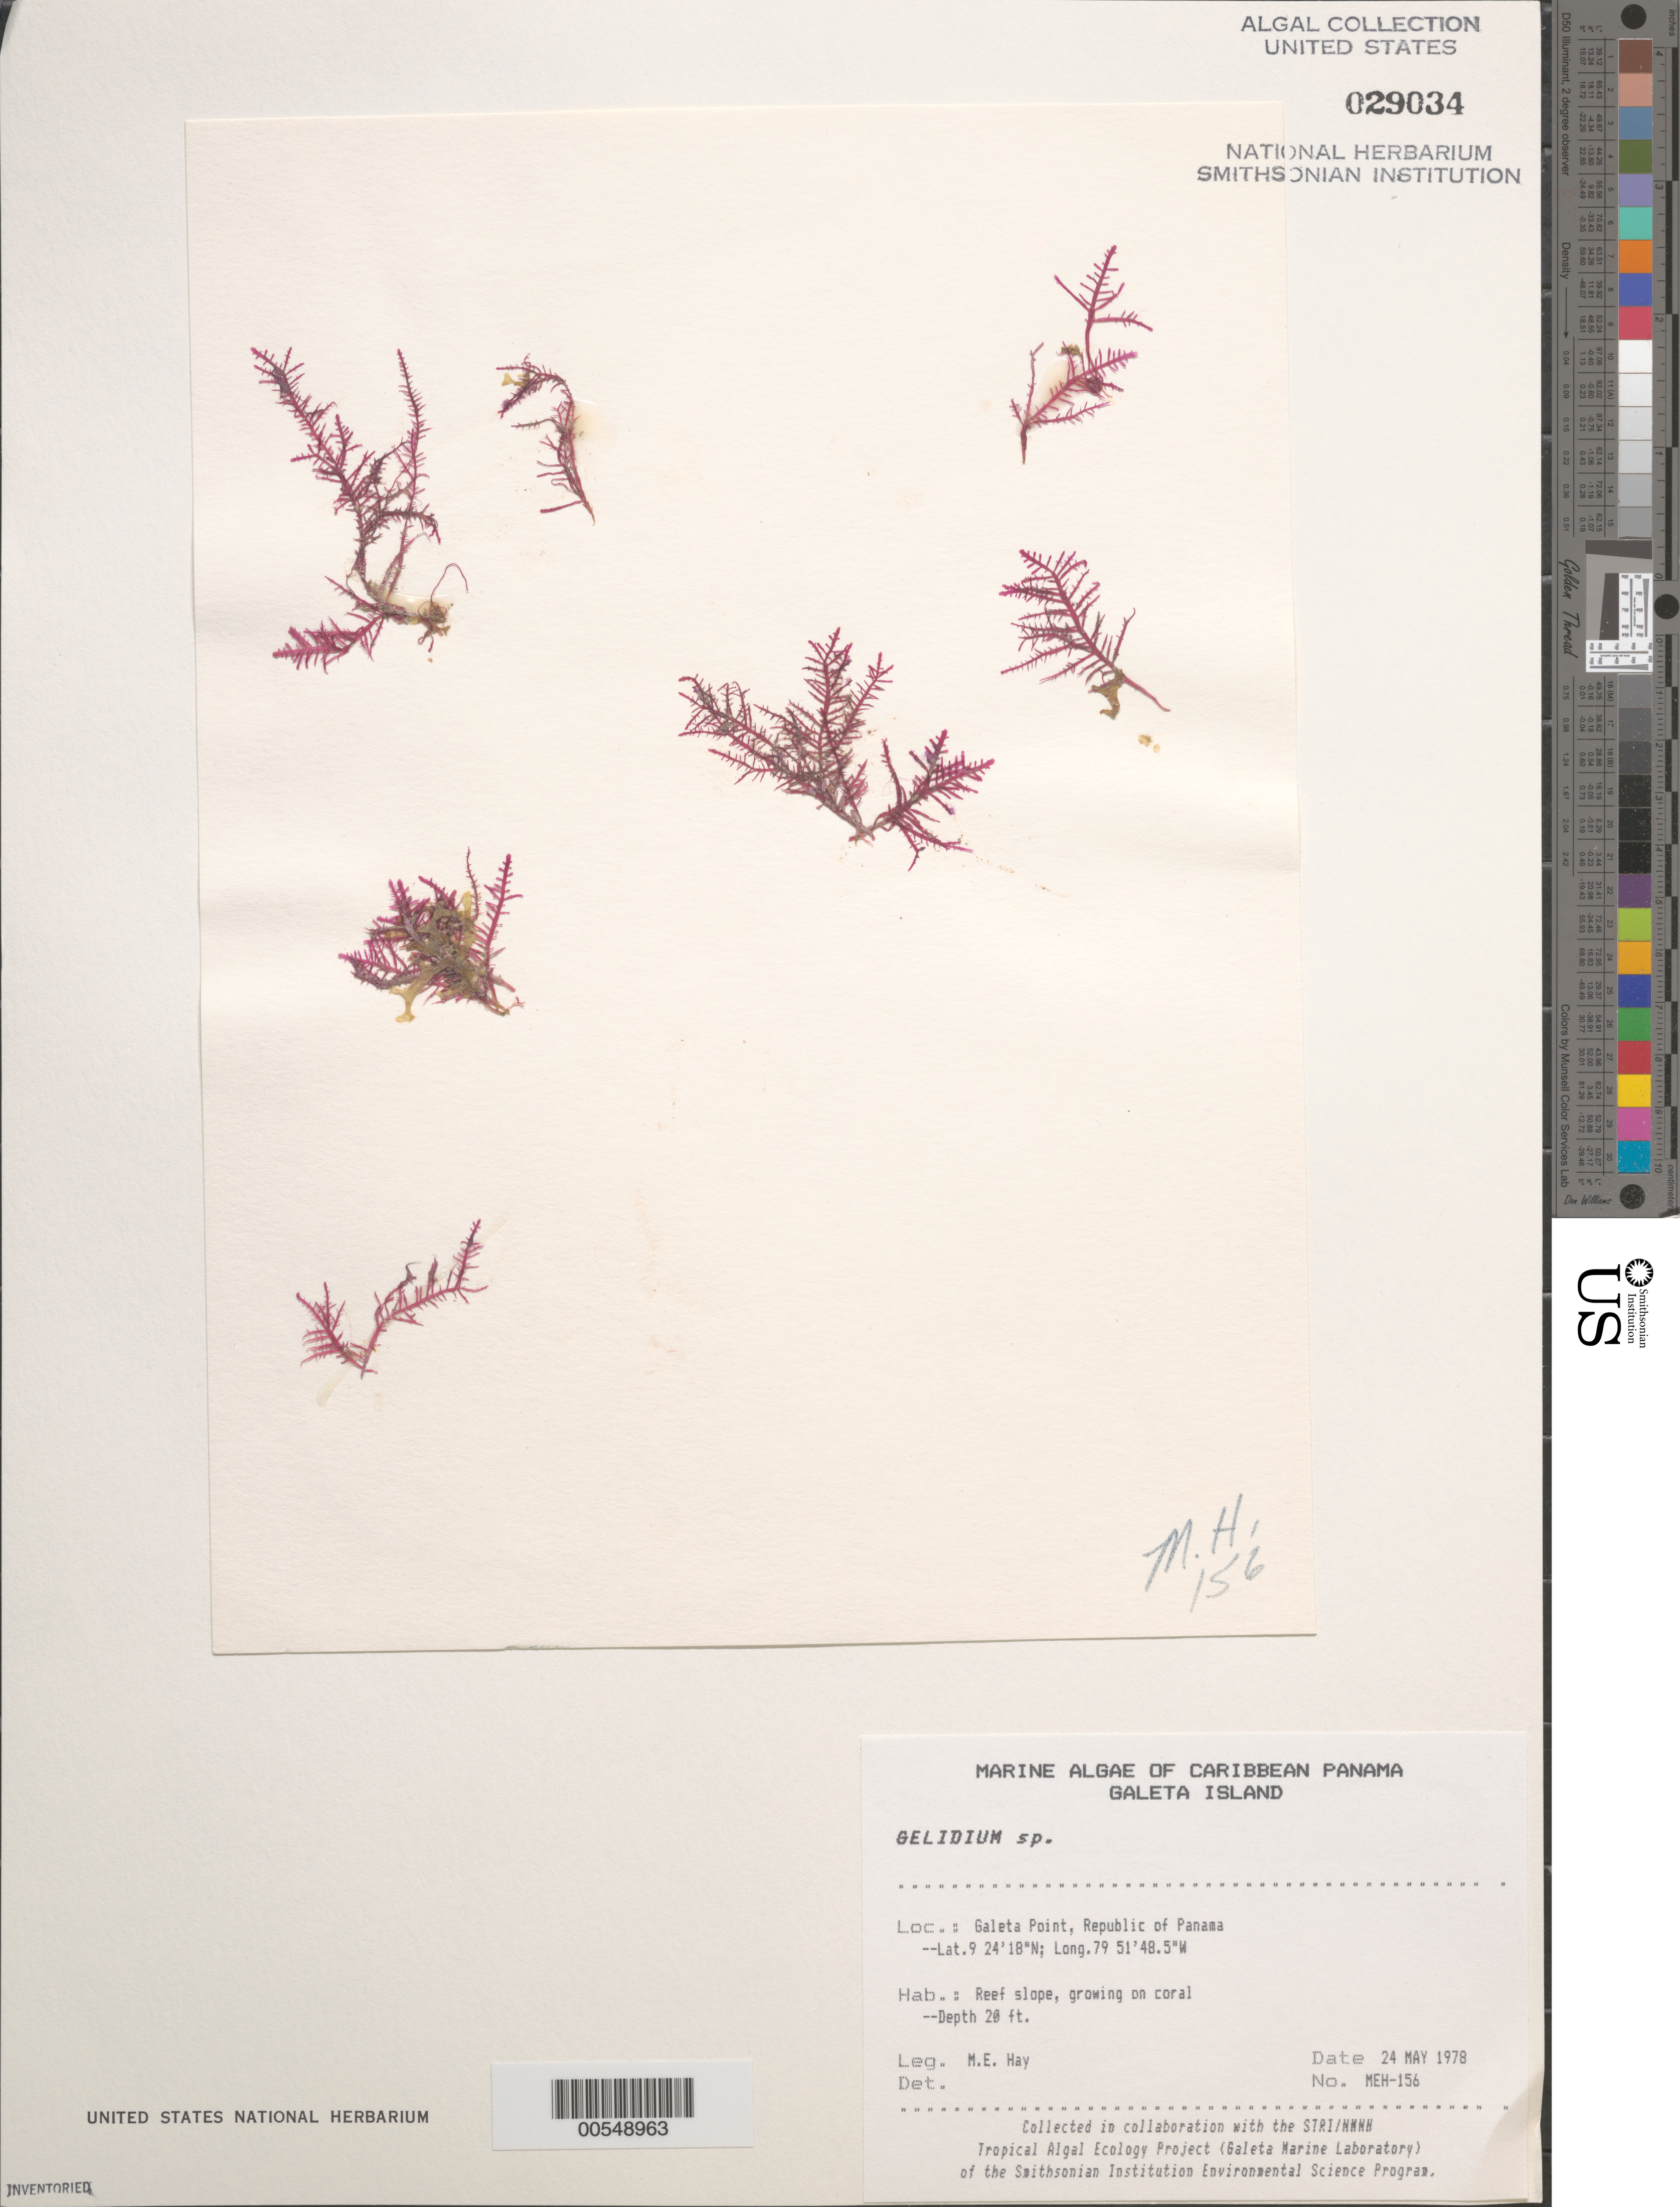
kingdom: Plantae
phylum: Rhodophyta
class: Florideophyceae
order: Gelidiales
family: Gelidiaceae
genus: Gelidium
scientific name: Gelidium sp.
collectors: M. E. Hay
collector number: MEH-156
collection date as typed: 24 May 1978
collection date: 1978-05-24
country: Panama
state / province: Colón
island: Galeta Island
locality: Galeta Point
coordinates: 9 24' 18" N, 79 51' 48.5" W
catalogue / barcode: US 29034